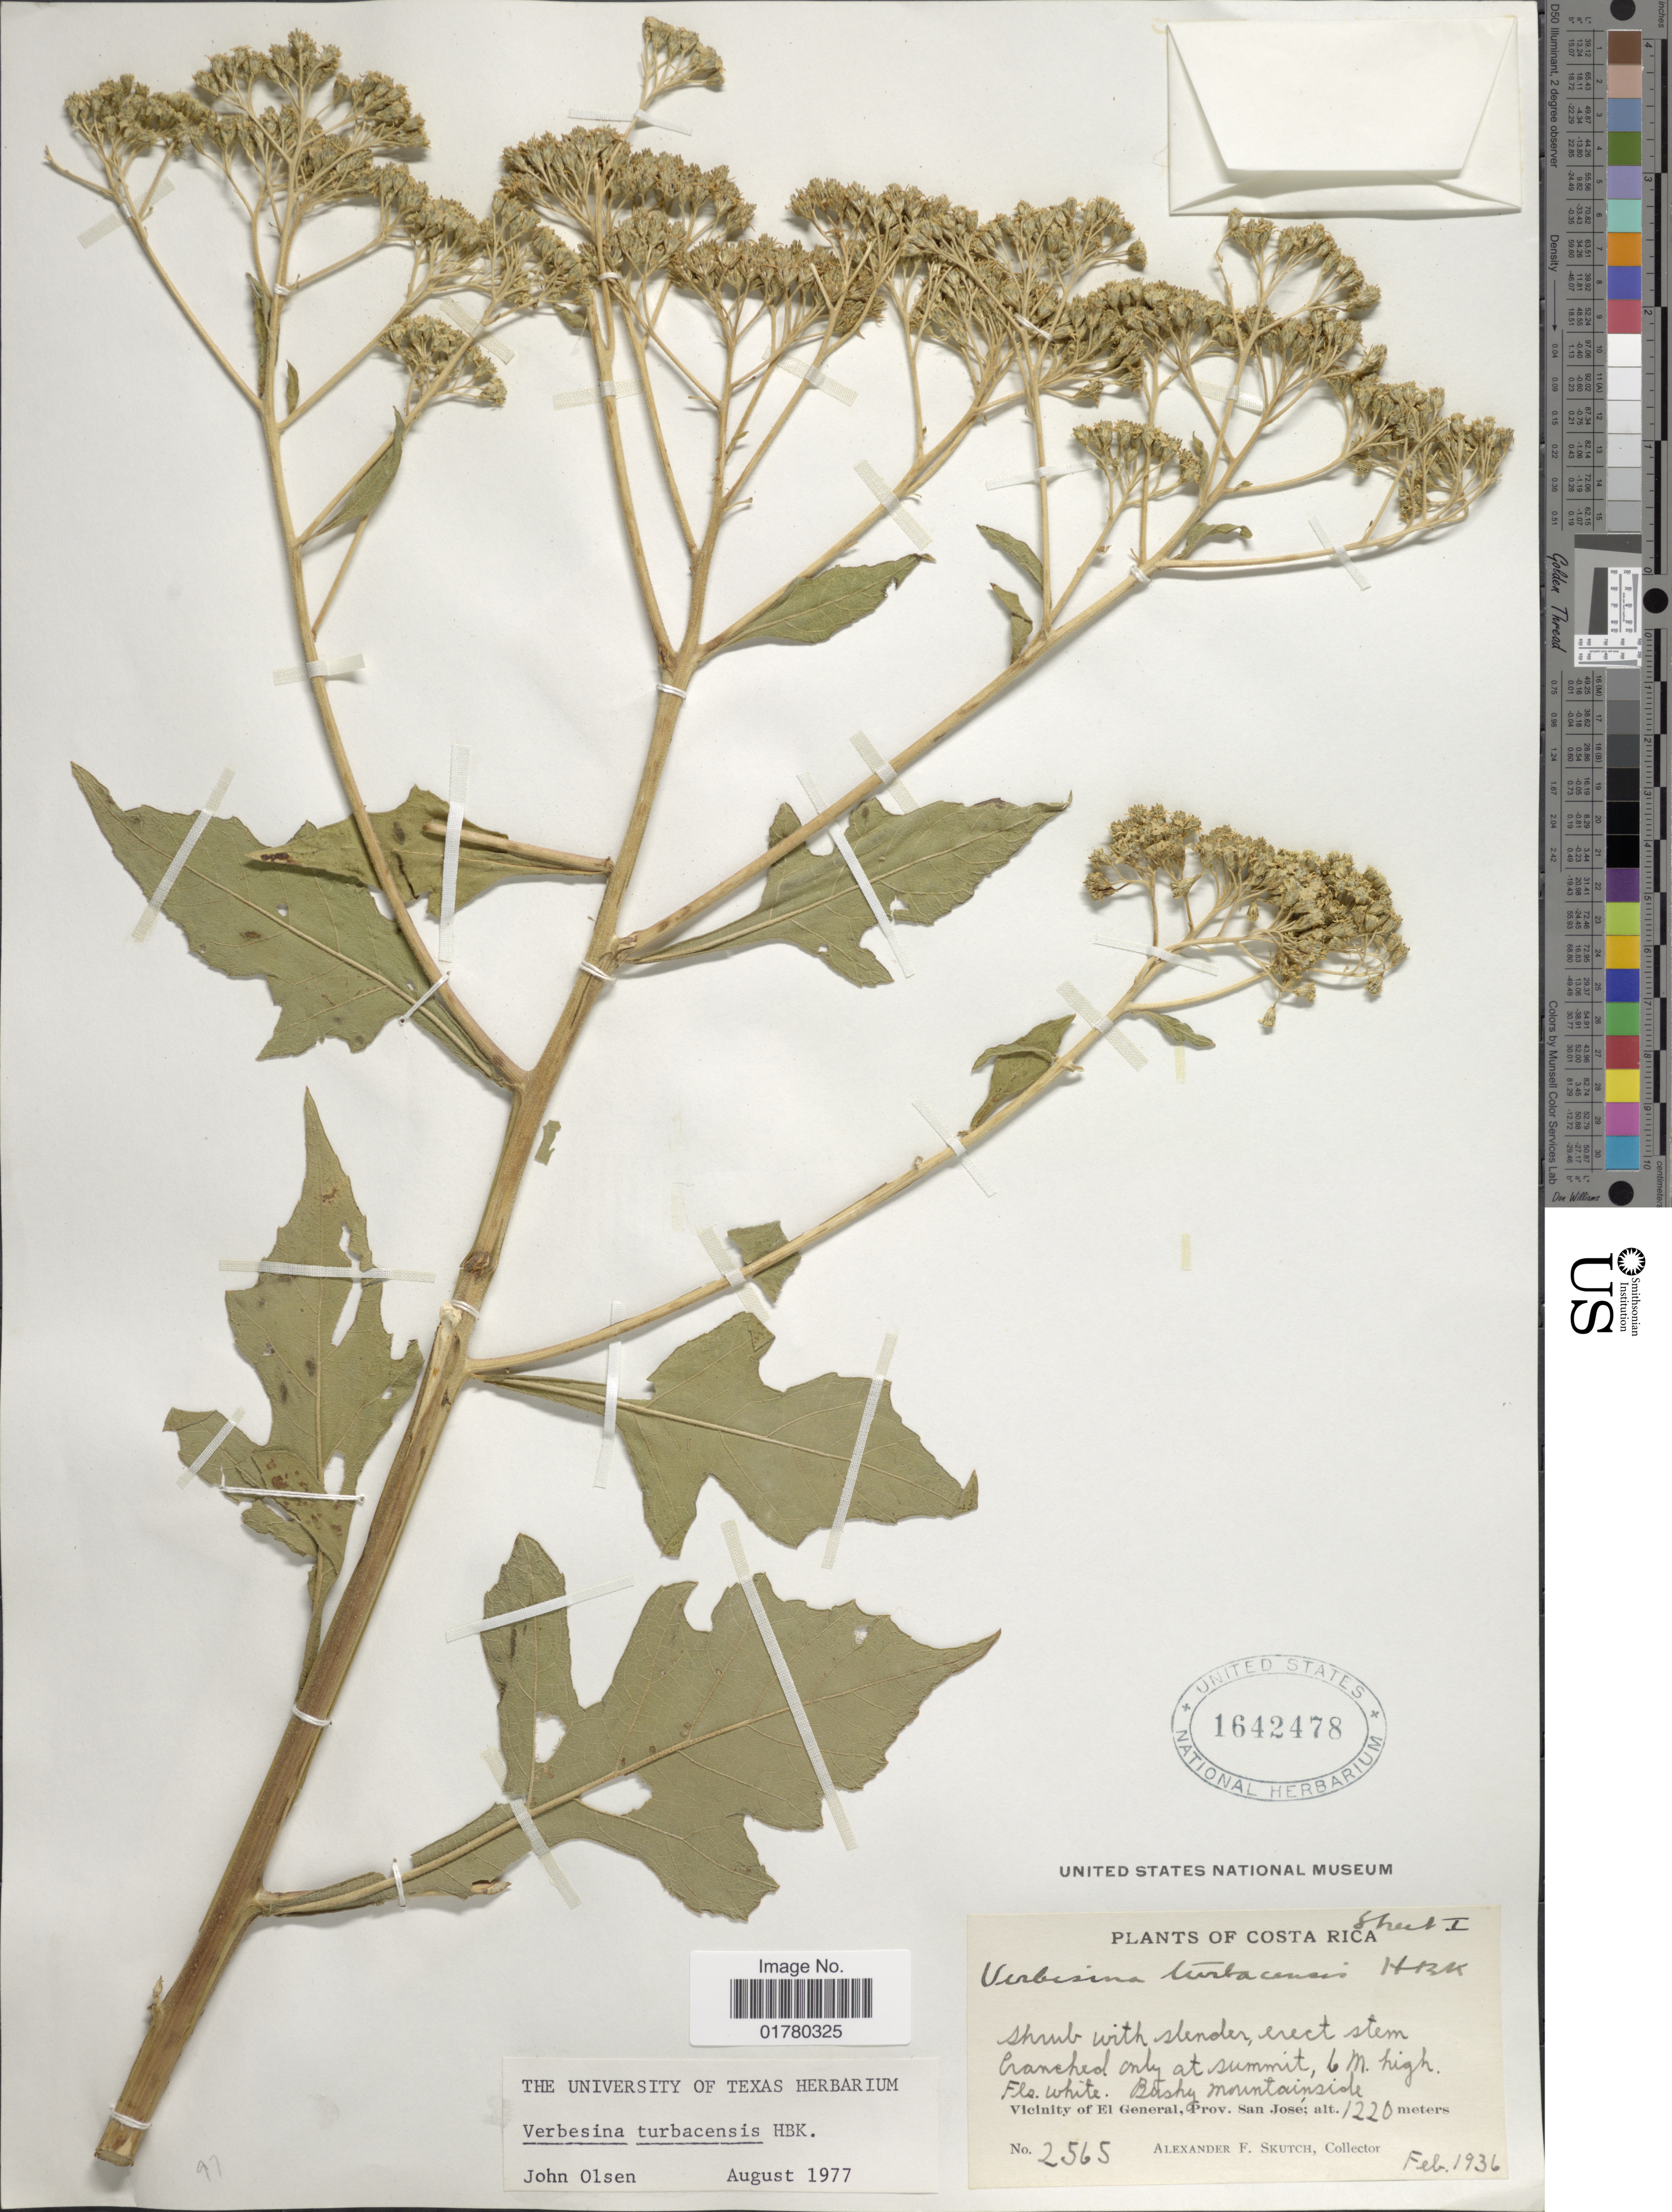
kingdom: Plantae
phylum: Tracheophyta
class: Magnoliopsida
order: Asterales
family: Asteraceae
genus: Verbesina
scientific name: Verbesina turbacensis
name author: Kunth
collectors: A. F. Skutch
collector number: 2565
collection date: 1936-02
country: Costa Rica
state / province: San José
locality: Vicinity of El General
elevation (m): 1220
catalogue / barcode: US 1642478